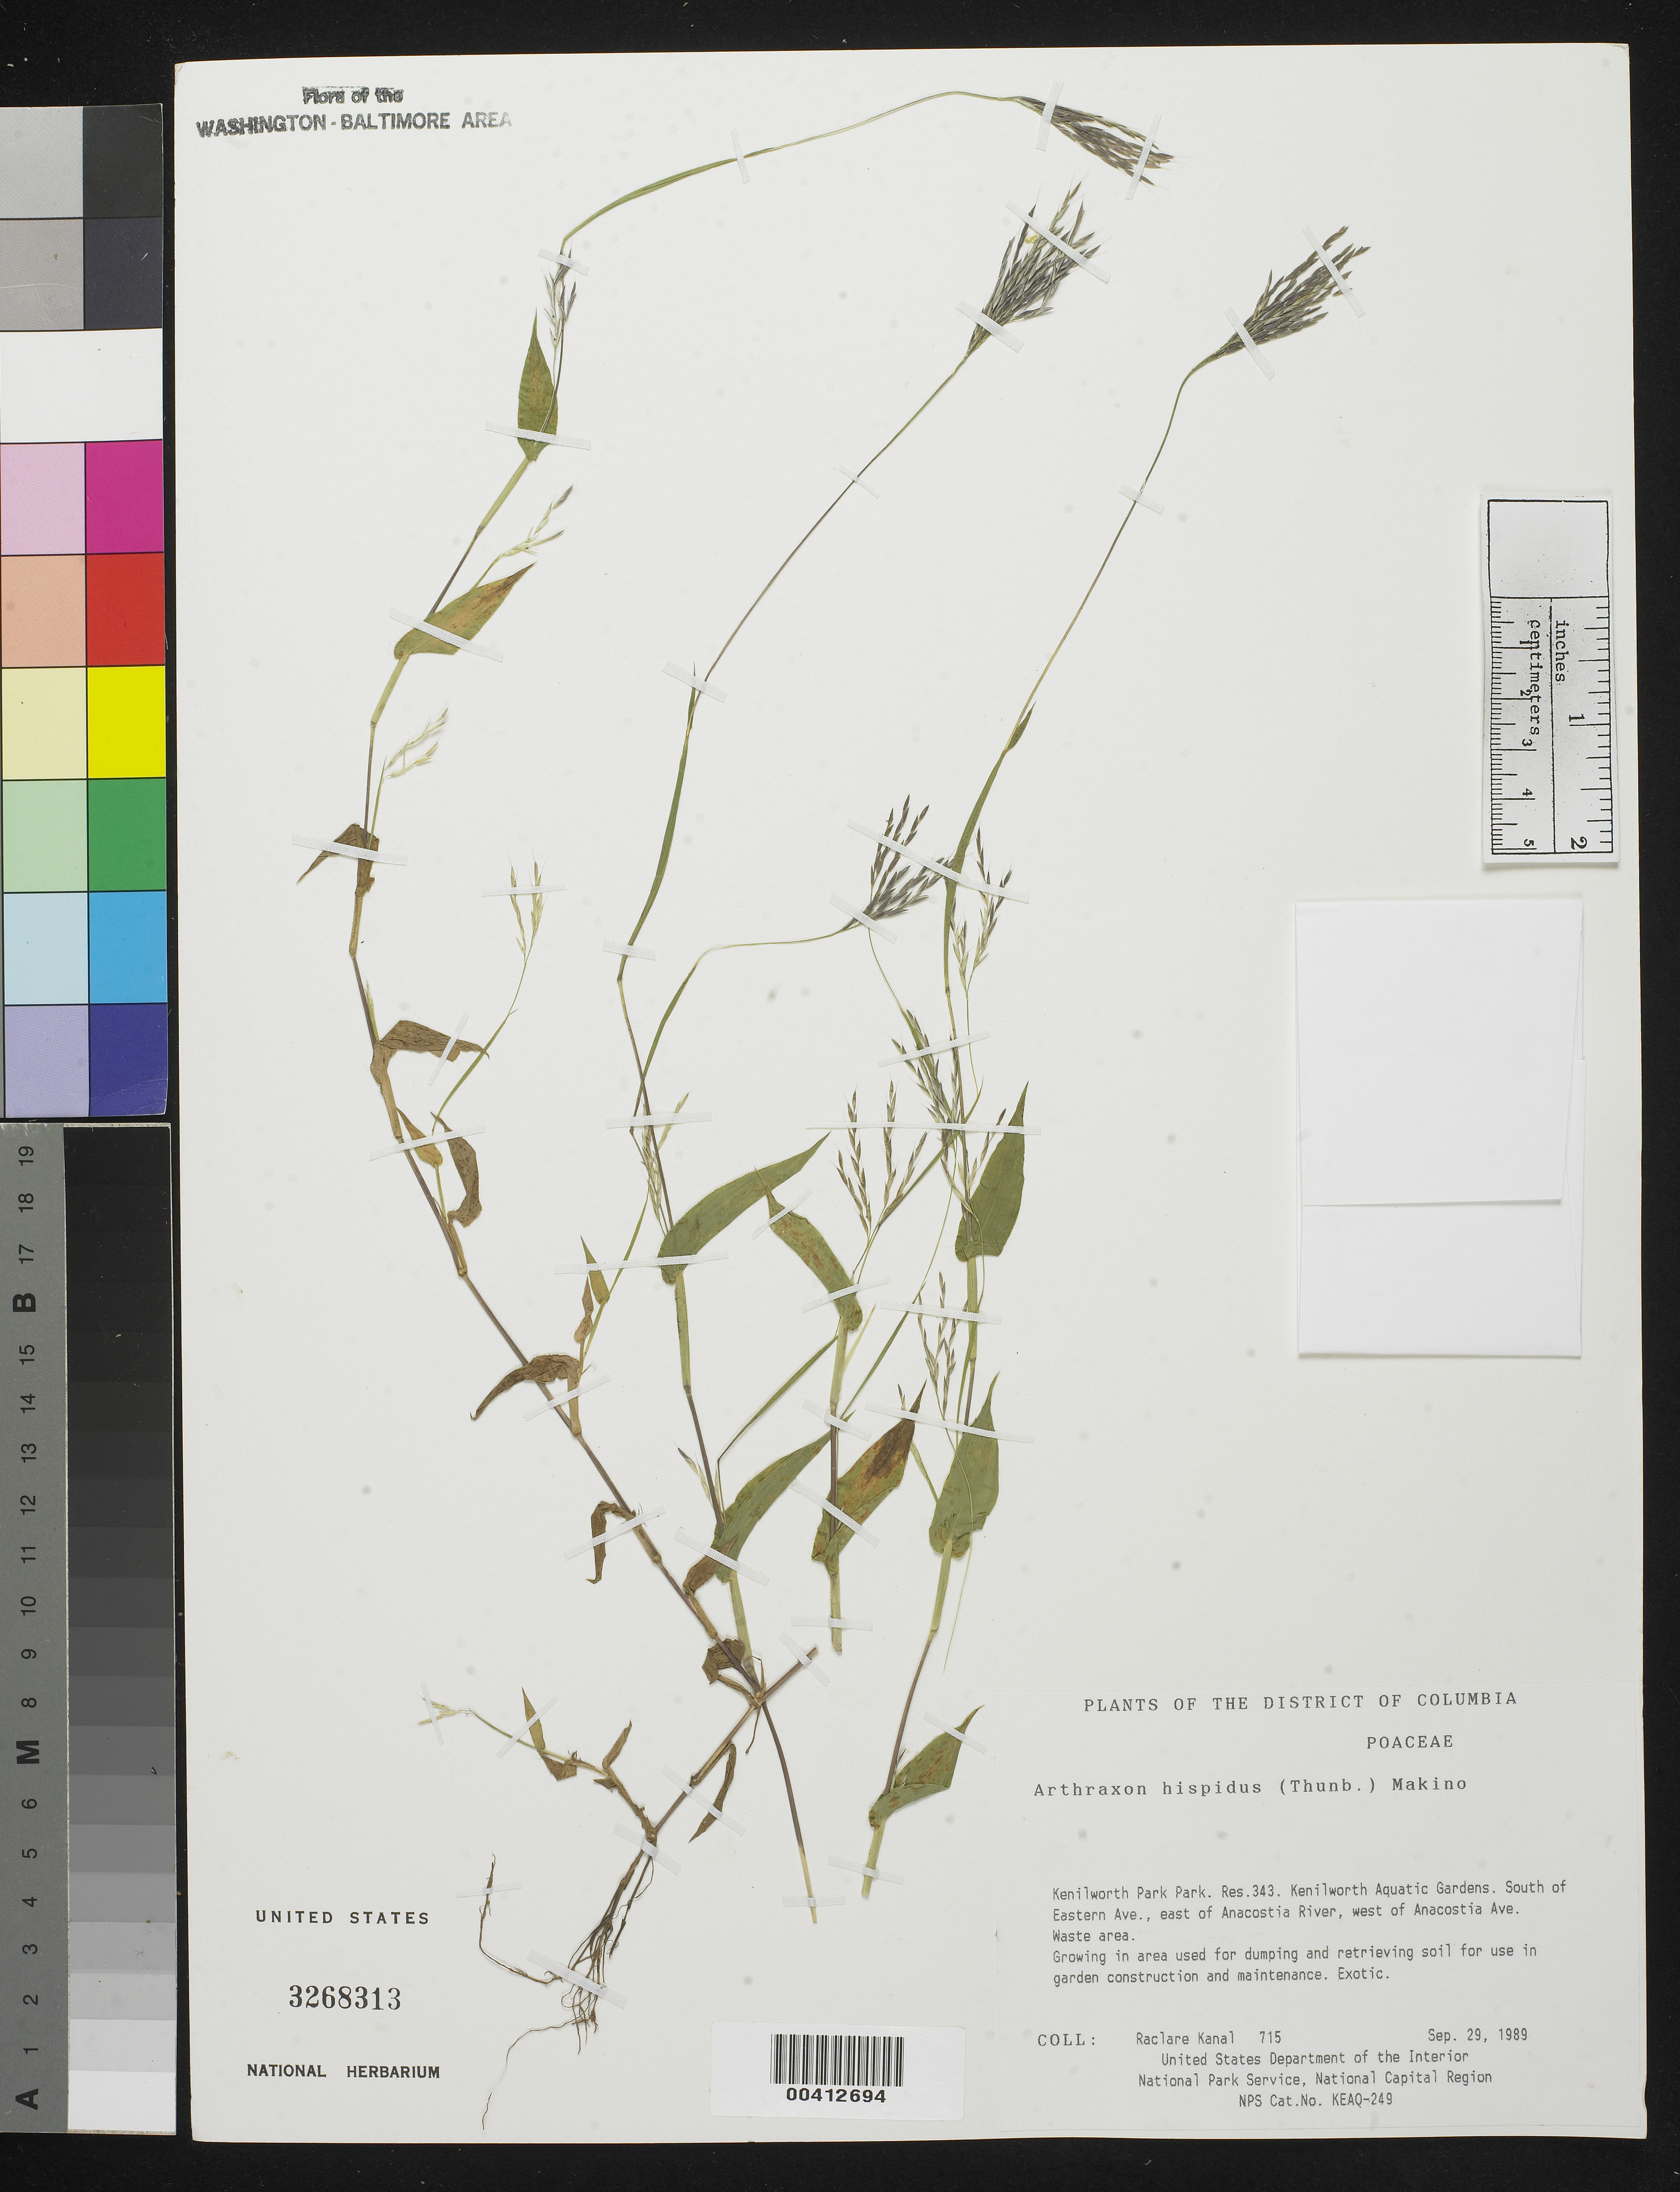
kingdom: Plantae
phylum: Tracheophyta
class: Liliopsida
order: Poales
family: Poaceae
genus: Arthraxon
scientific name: Arthraxon hispidus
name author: (Thunb.) Makino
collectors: R. Kanal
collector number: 715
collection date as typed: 29 Sep 1989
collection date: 1989-09-29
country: United States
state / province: District of Columbia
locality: Kenilworth Park, Res 343, S of Eastern Ave, E of Anacostia River, W of Anacostia Ave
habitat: Waste area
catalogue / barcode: US 3268313